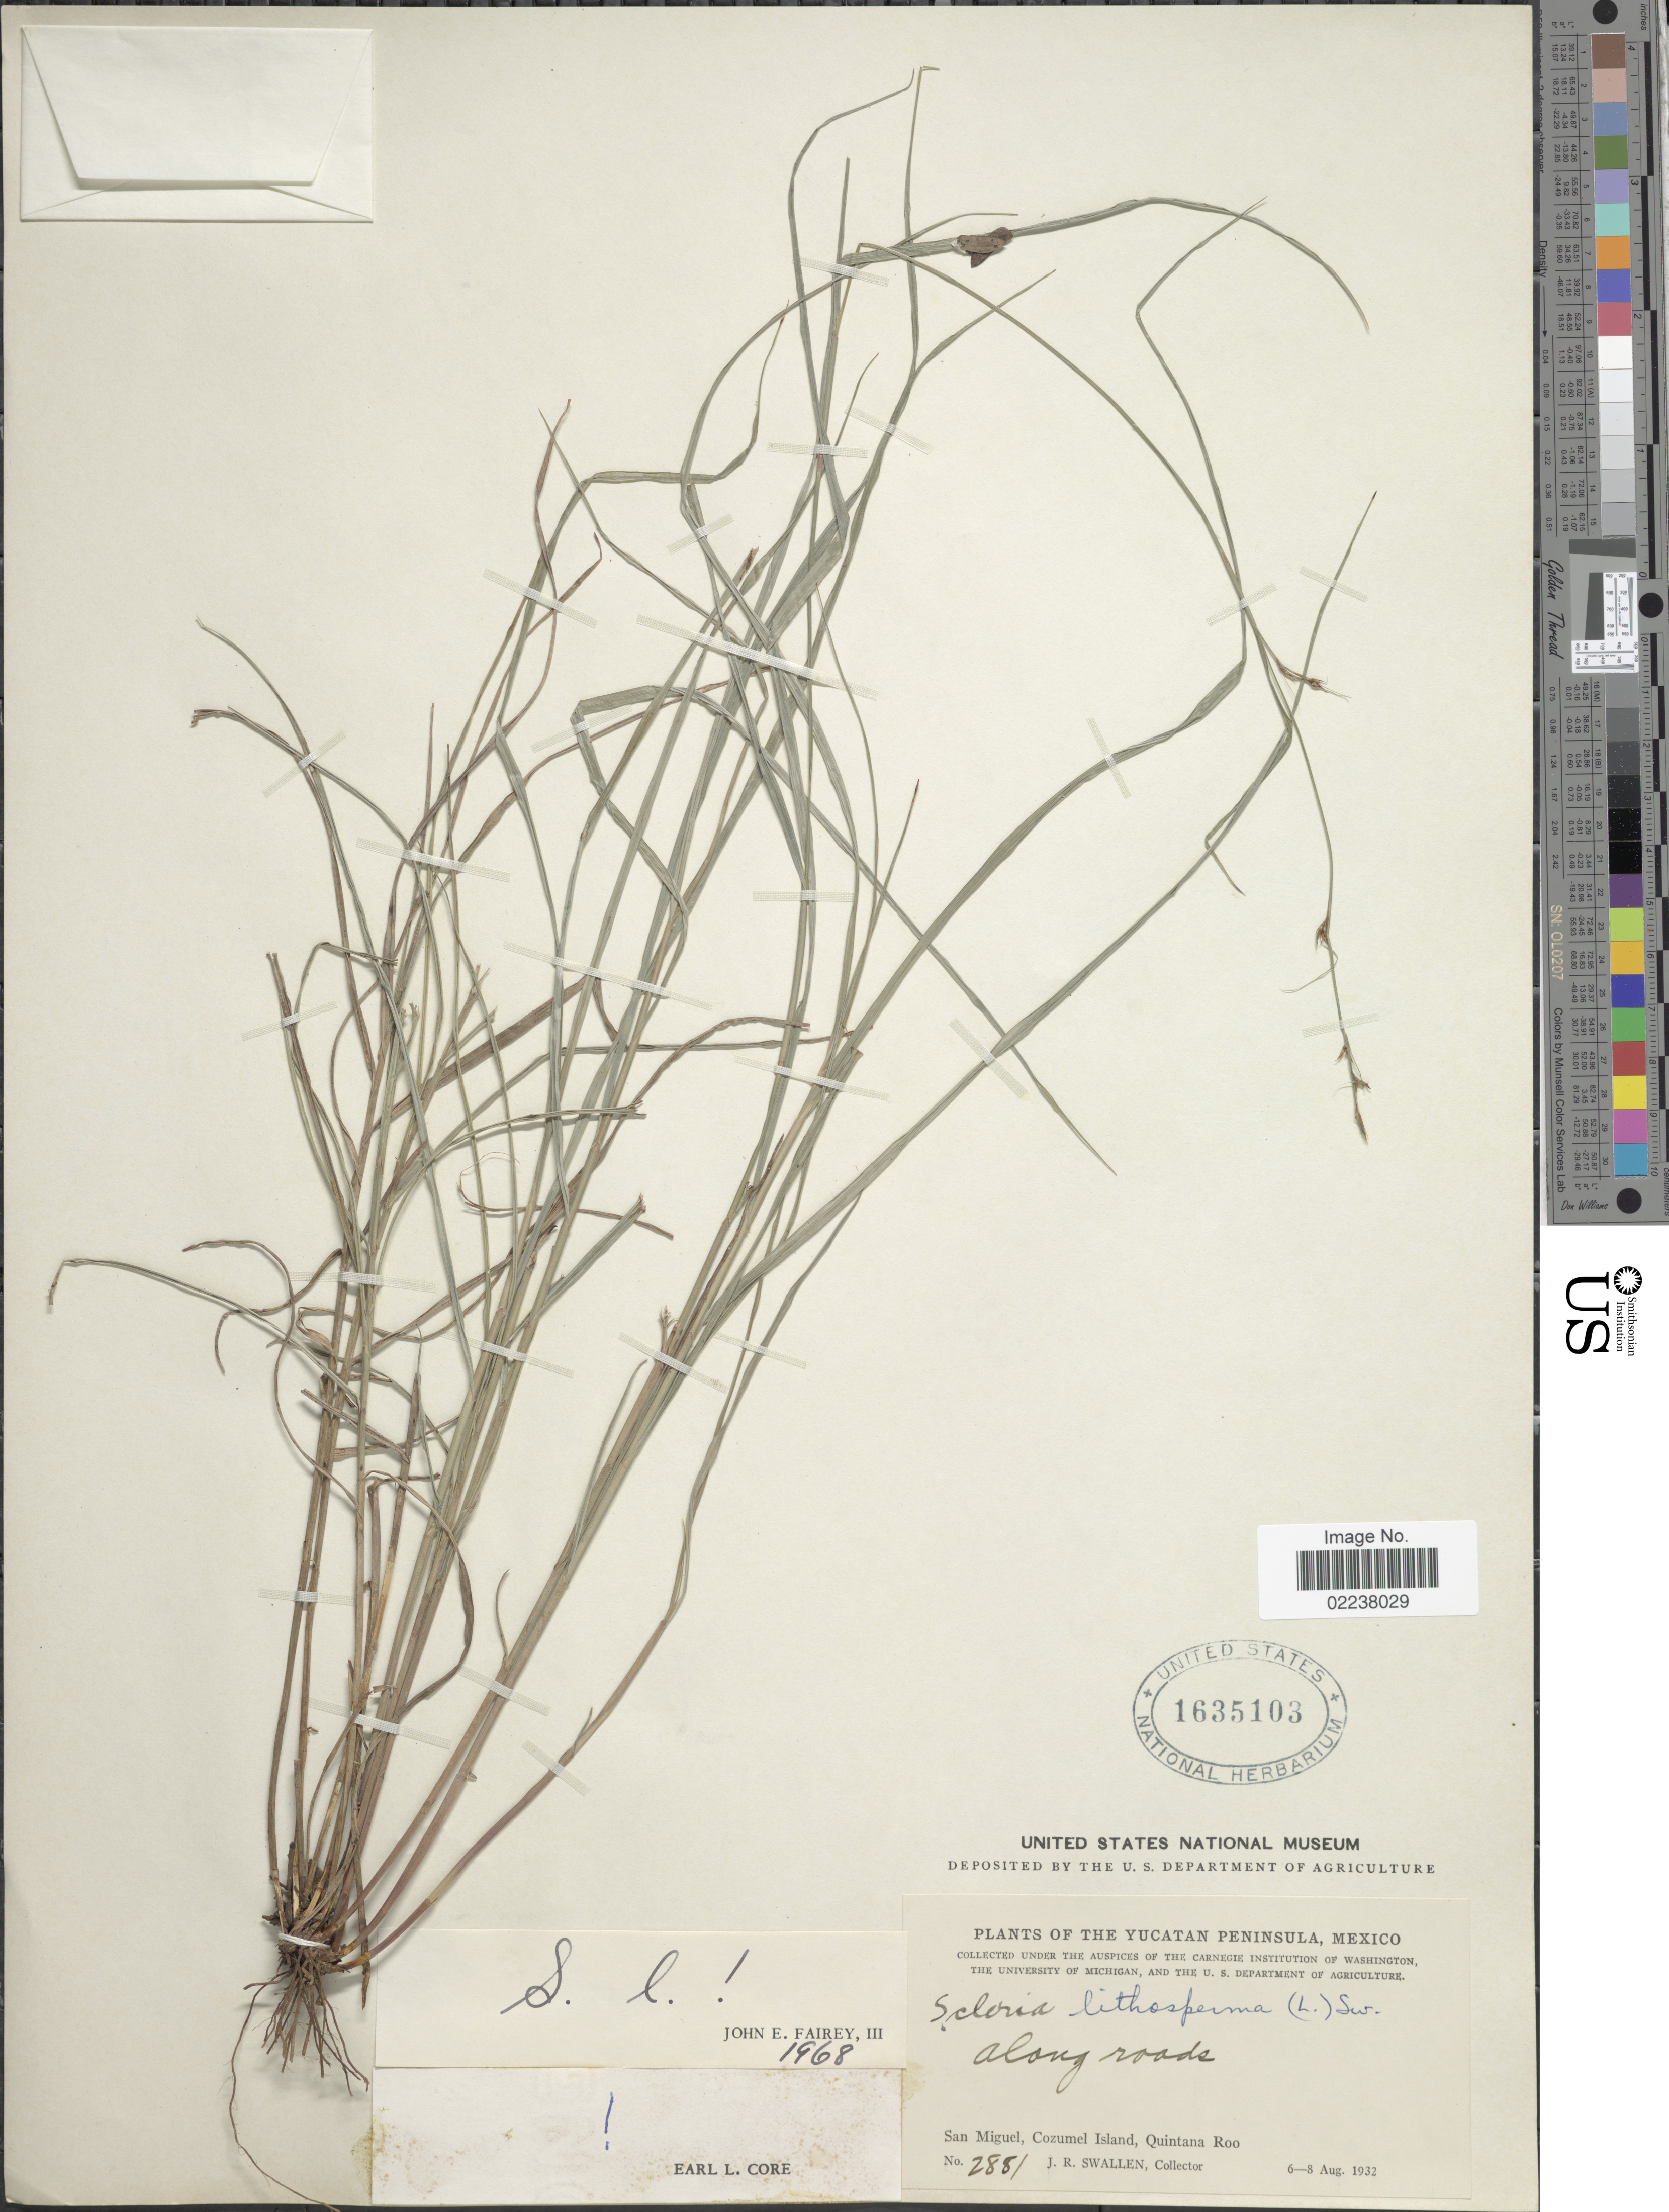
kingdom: Plantae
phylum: Tracheophyta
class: Liliopsida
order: Poales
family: Cyperaceae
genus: Scleria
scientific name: Scleria lithosperma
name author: (L.) Sw.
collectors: J. R. Swallen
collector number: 2881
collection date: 1932-08-06/1932-08-08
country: Mexico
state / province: Yucatán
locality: San Miguel, Cozumel Island, Quintana Roo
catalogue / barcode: US 1635103